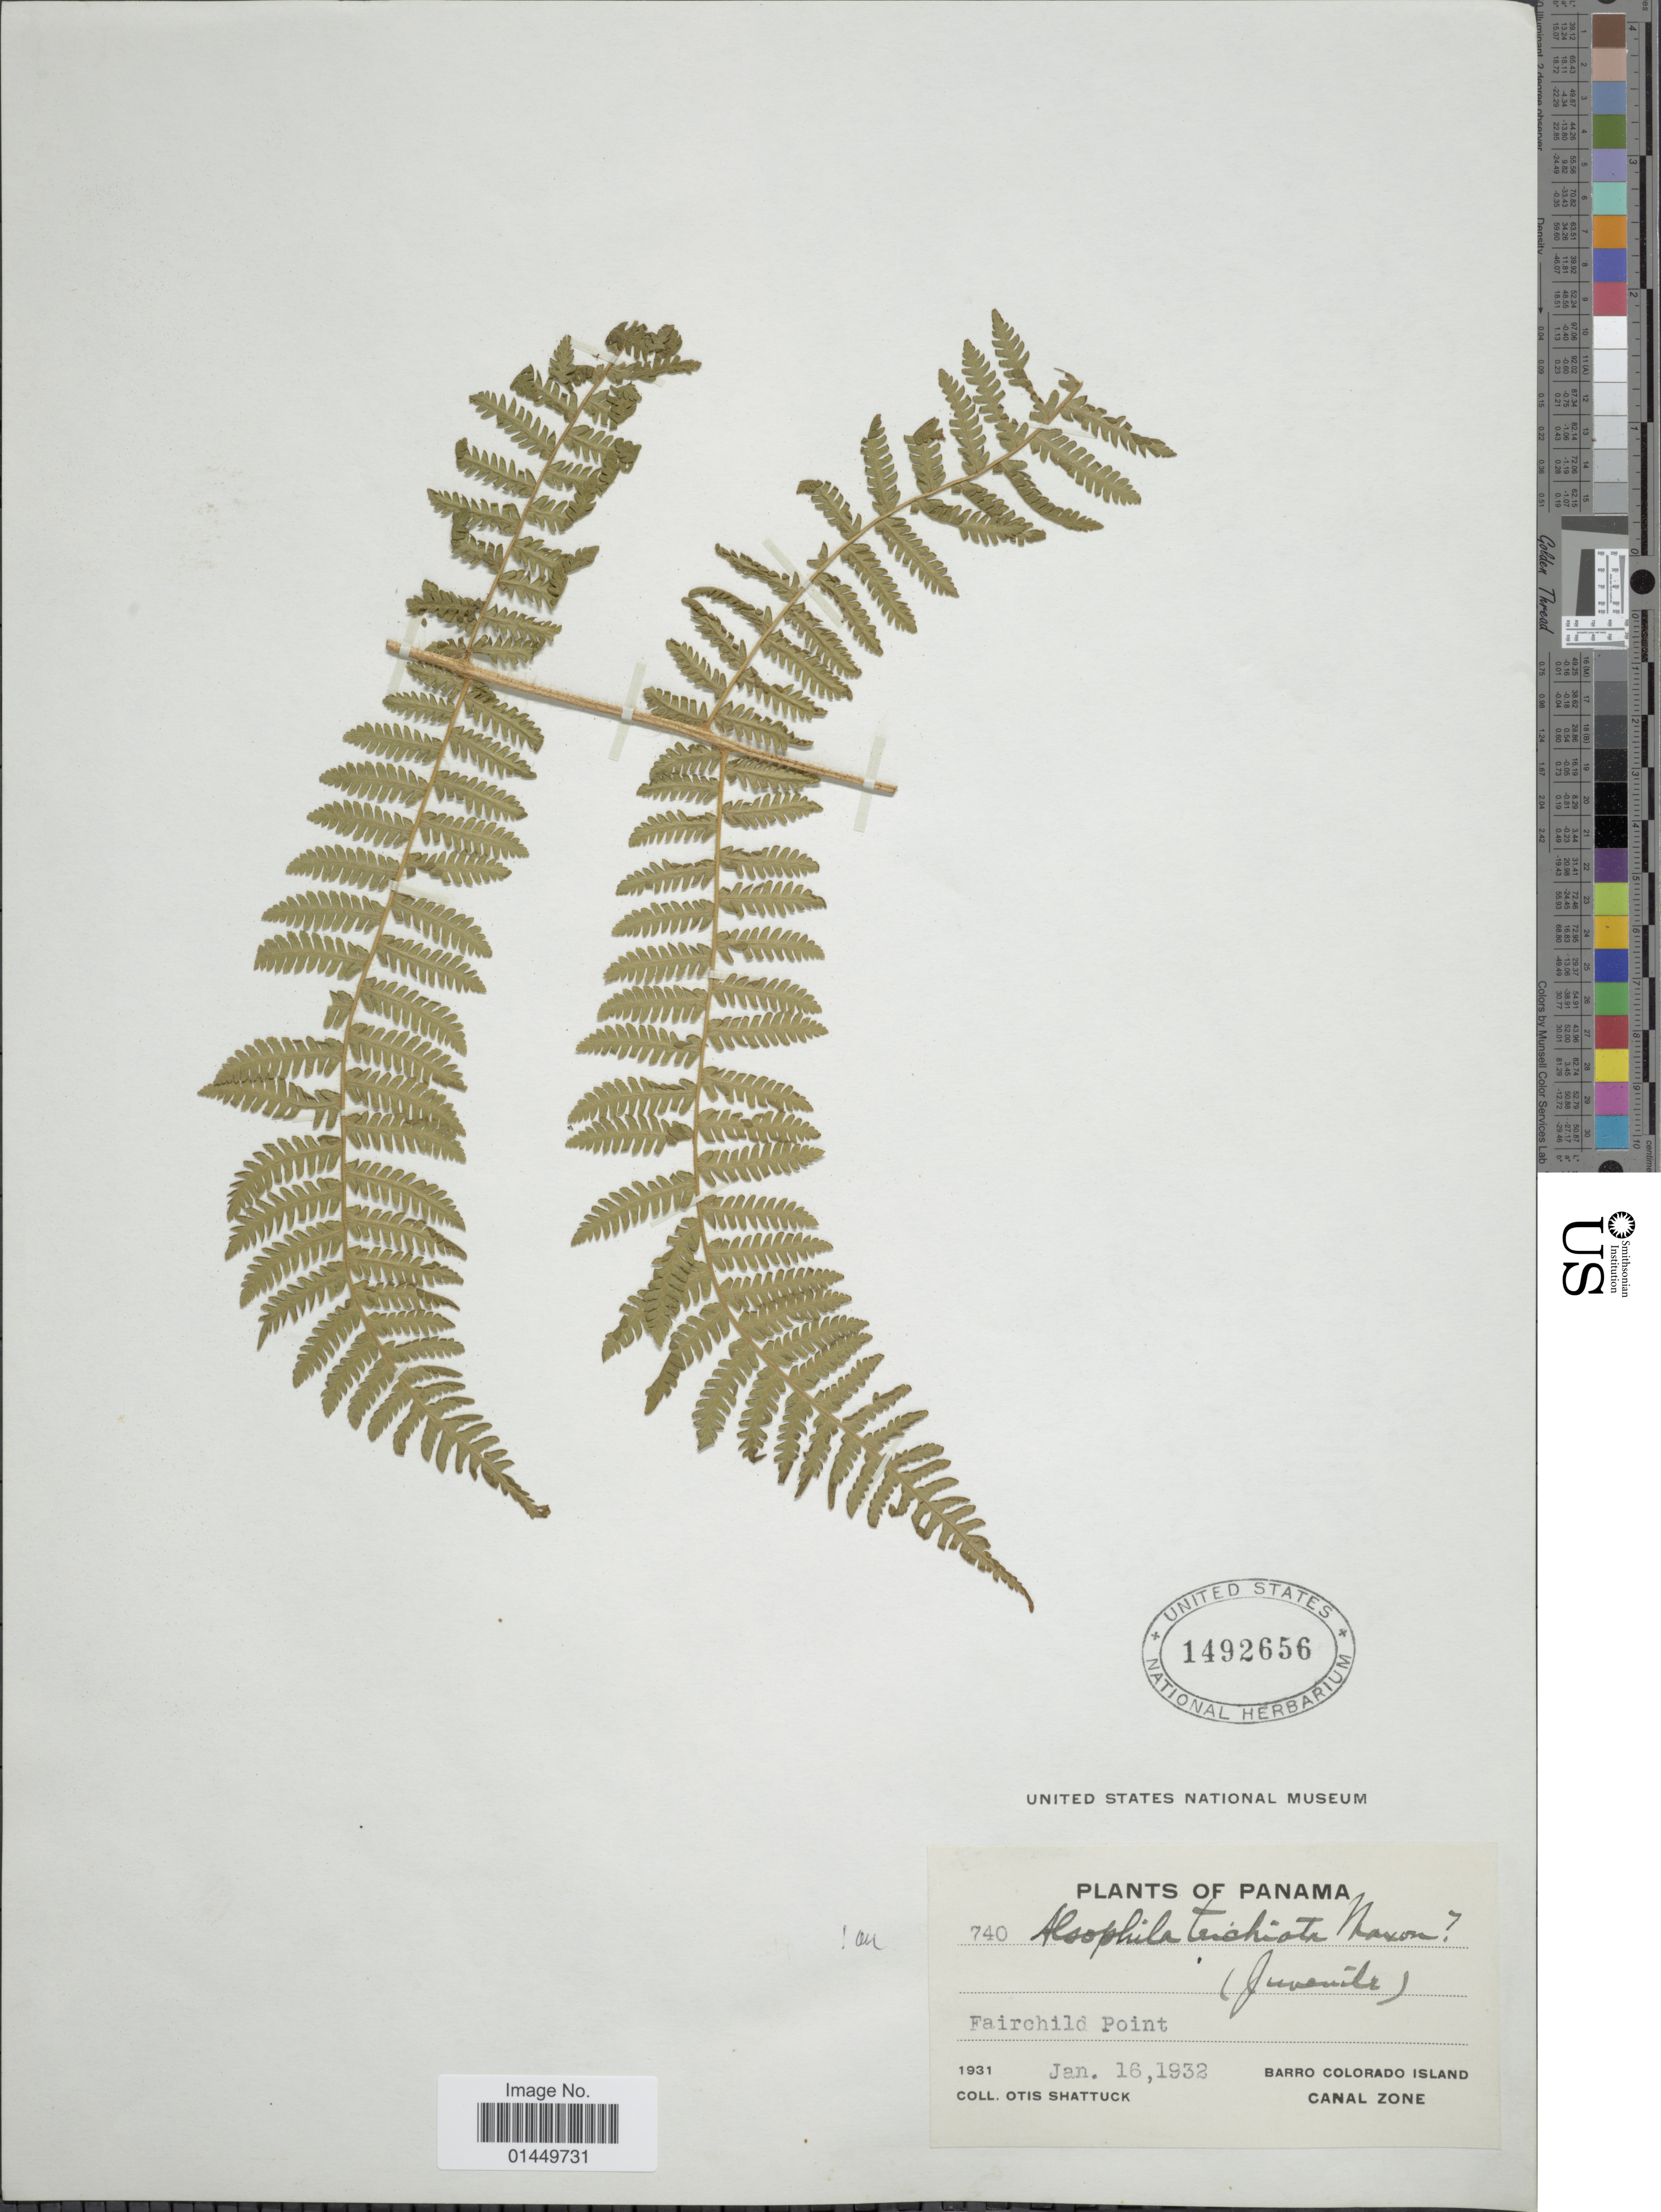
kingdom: Plantae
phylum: Tracheophyta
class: Polypodiopsida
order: Cyatheales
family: Cyatheaceae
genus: Cyathea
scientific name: Cyathea trichiata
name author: (Maxon) Domin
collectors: O. Shattuck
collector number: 740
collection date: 1932-01-16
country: Panama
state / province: Panamá Oeste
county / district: Canal Zone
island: Barro Colorado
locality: Fairchild Point, Barro Colorado Island, Canal Zone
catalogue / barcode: US 1492656